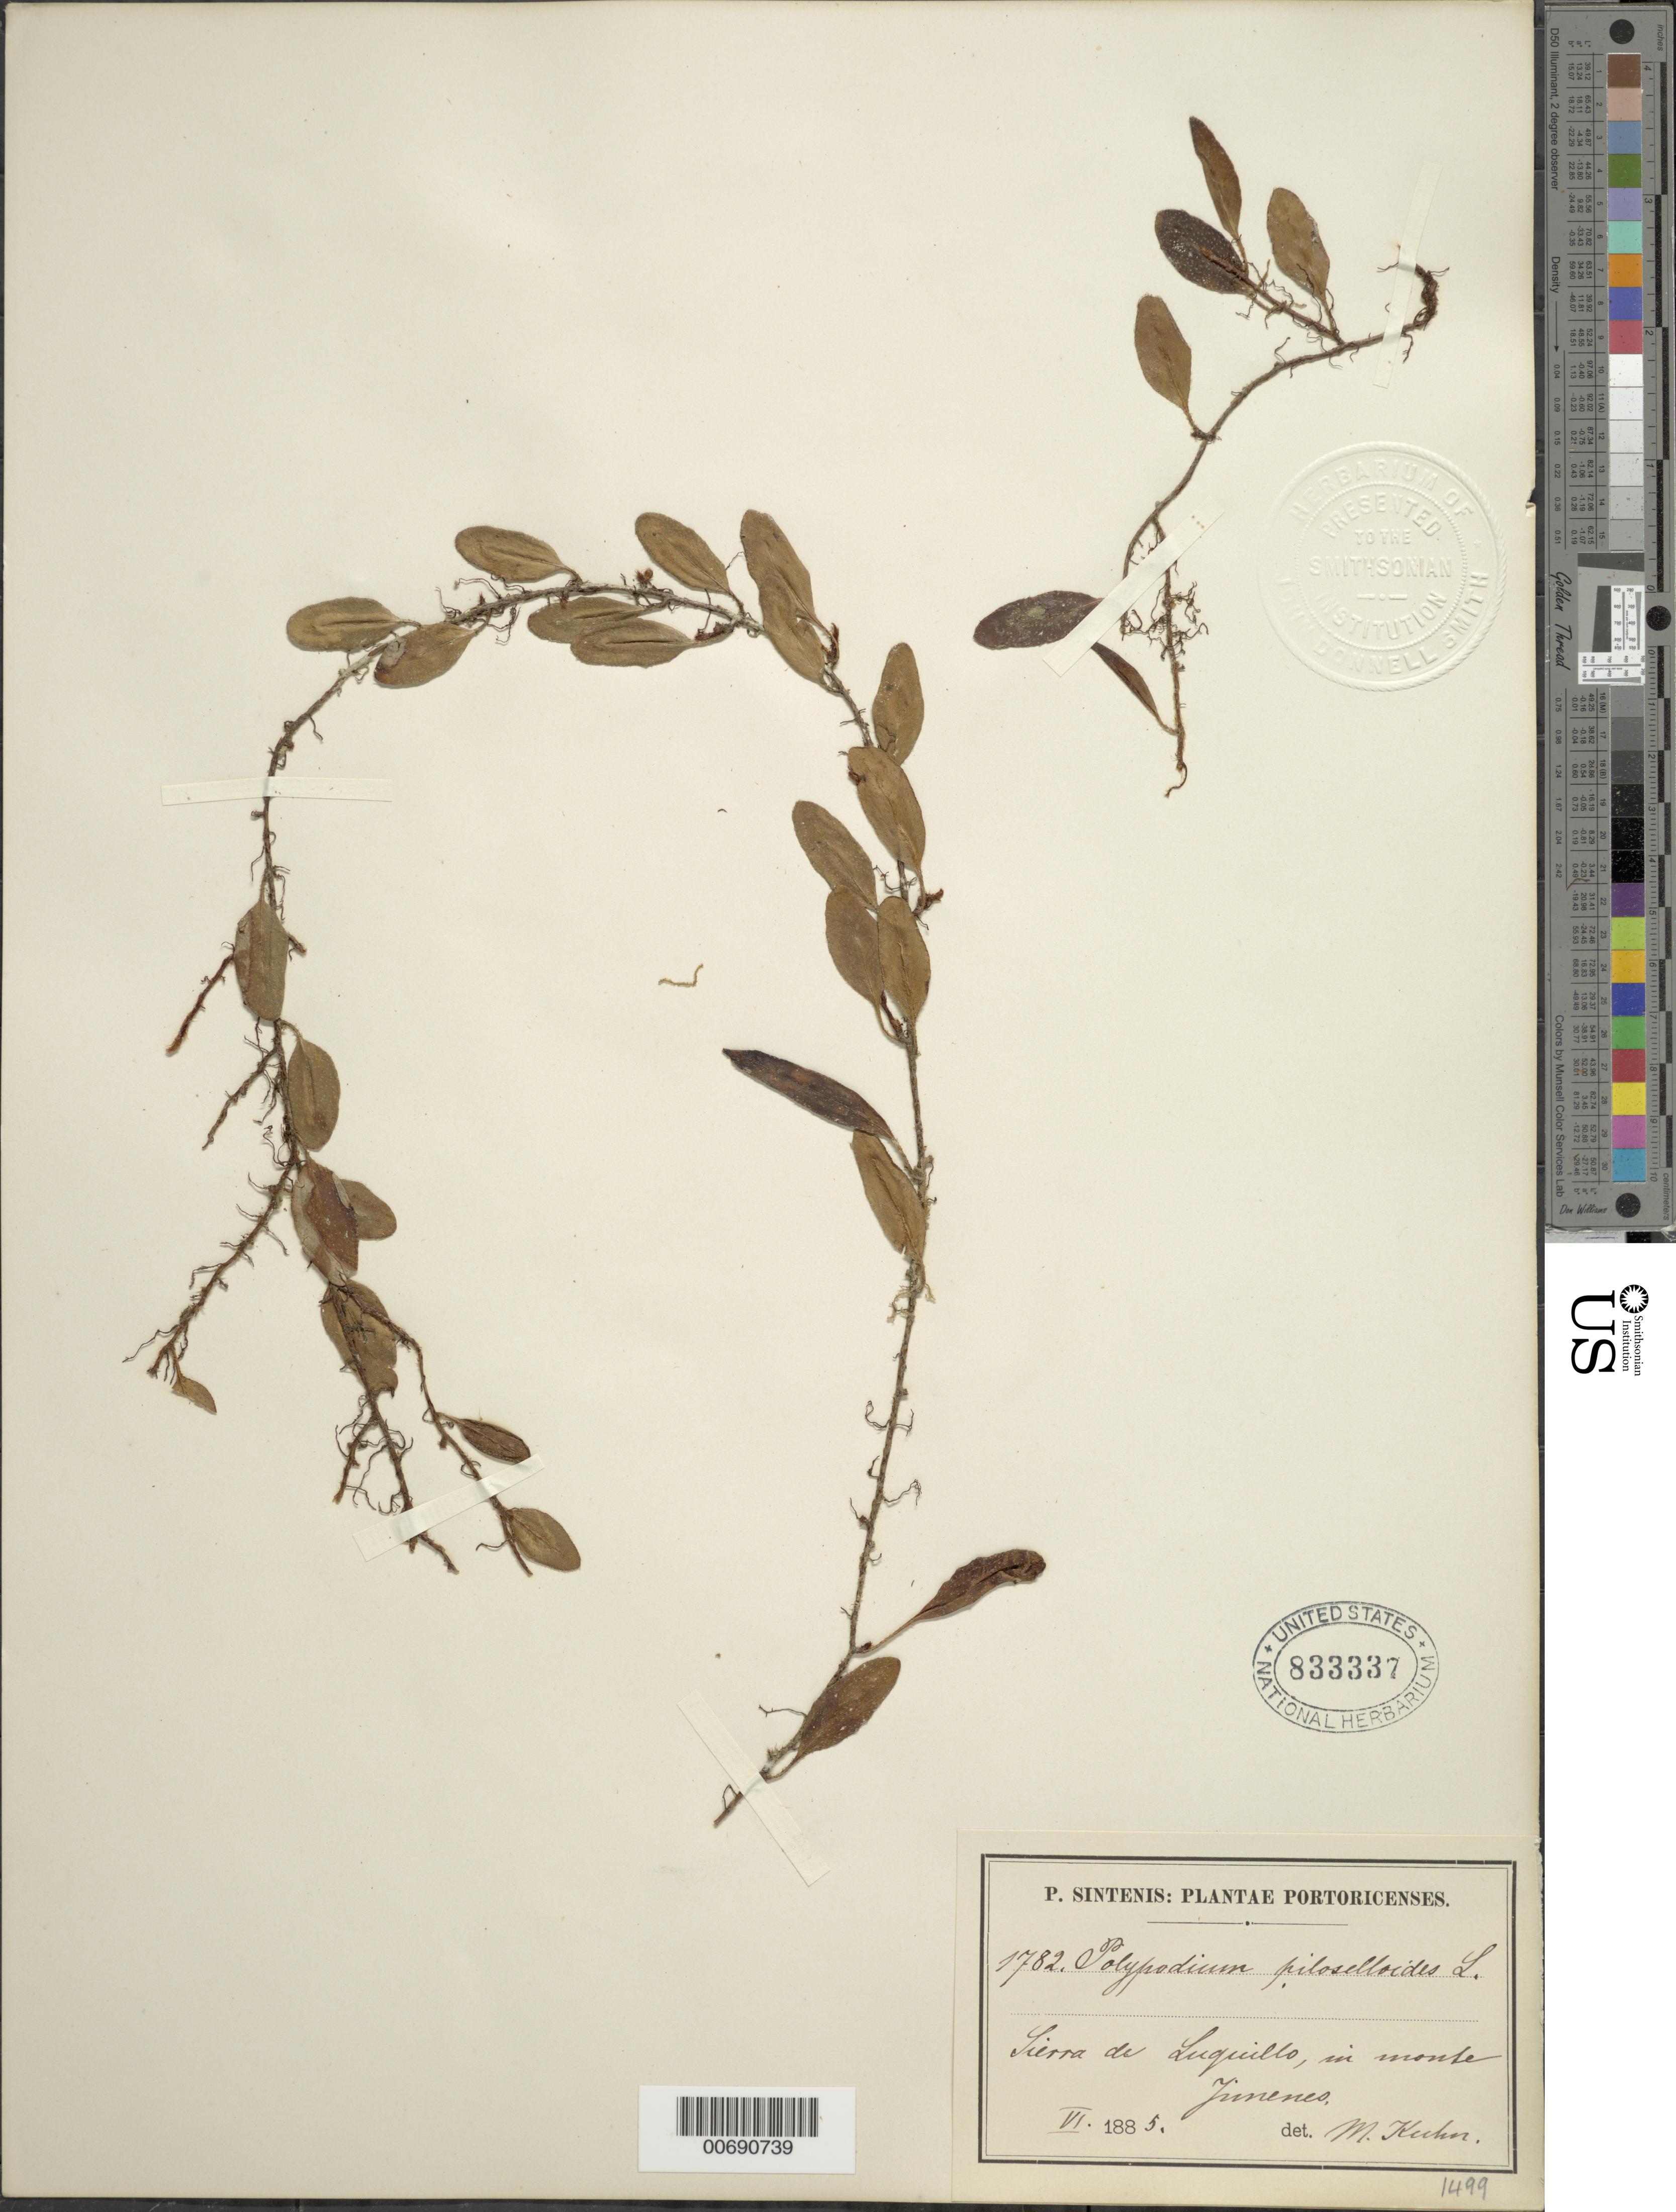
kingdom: Plantae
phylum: Tracheophyta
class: Polypodiopsida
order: Polypodiales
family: Polypodiaceae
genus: Microgramma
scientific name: Microgramma piloselloides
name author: (L.) Copel.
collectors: P. Sintenis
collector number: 1782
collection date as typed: Jun 1885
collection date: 1885-06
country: Puerto Rico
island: Greater Antilles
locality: Sierra de Luquillo.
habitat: in monte Jimenes.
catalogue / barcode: US 833337